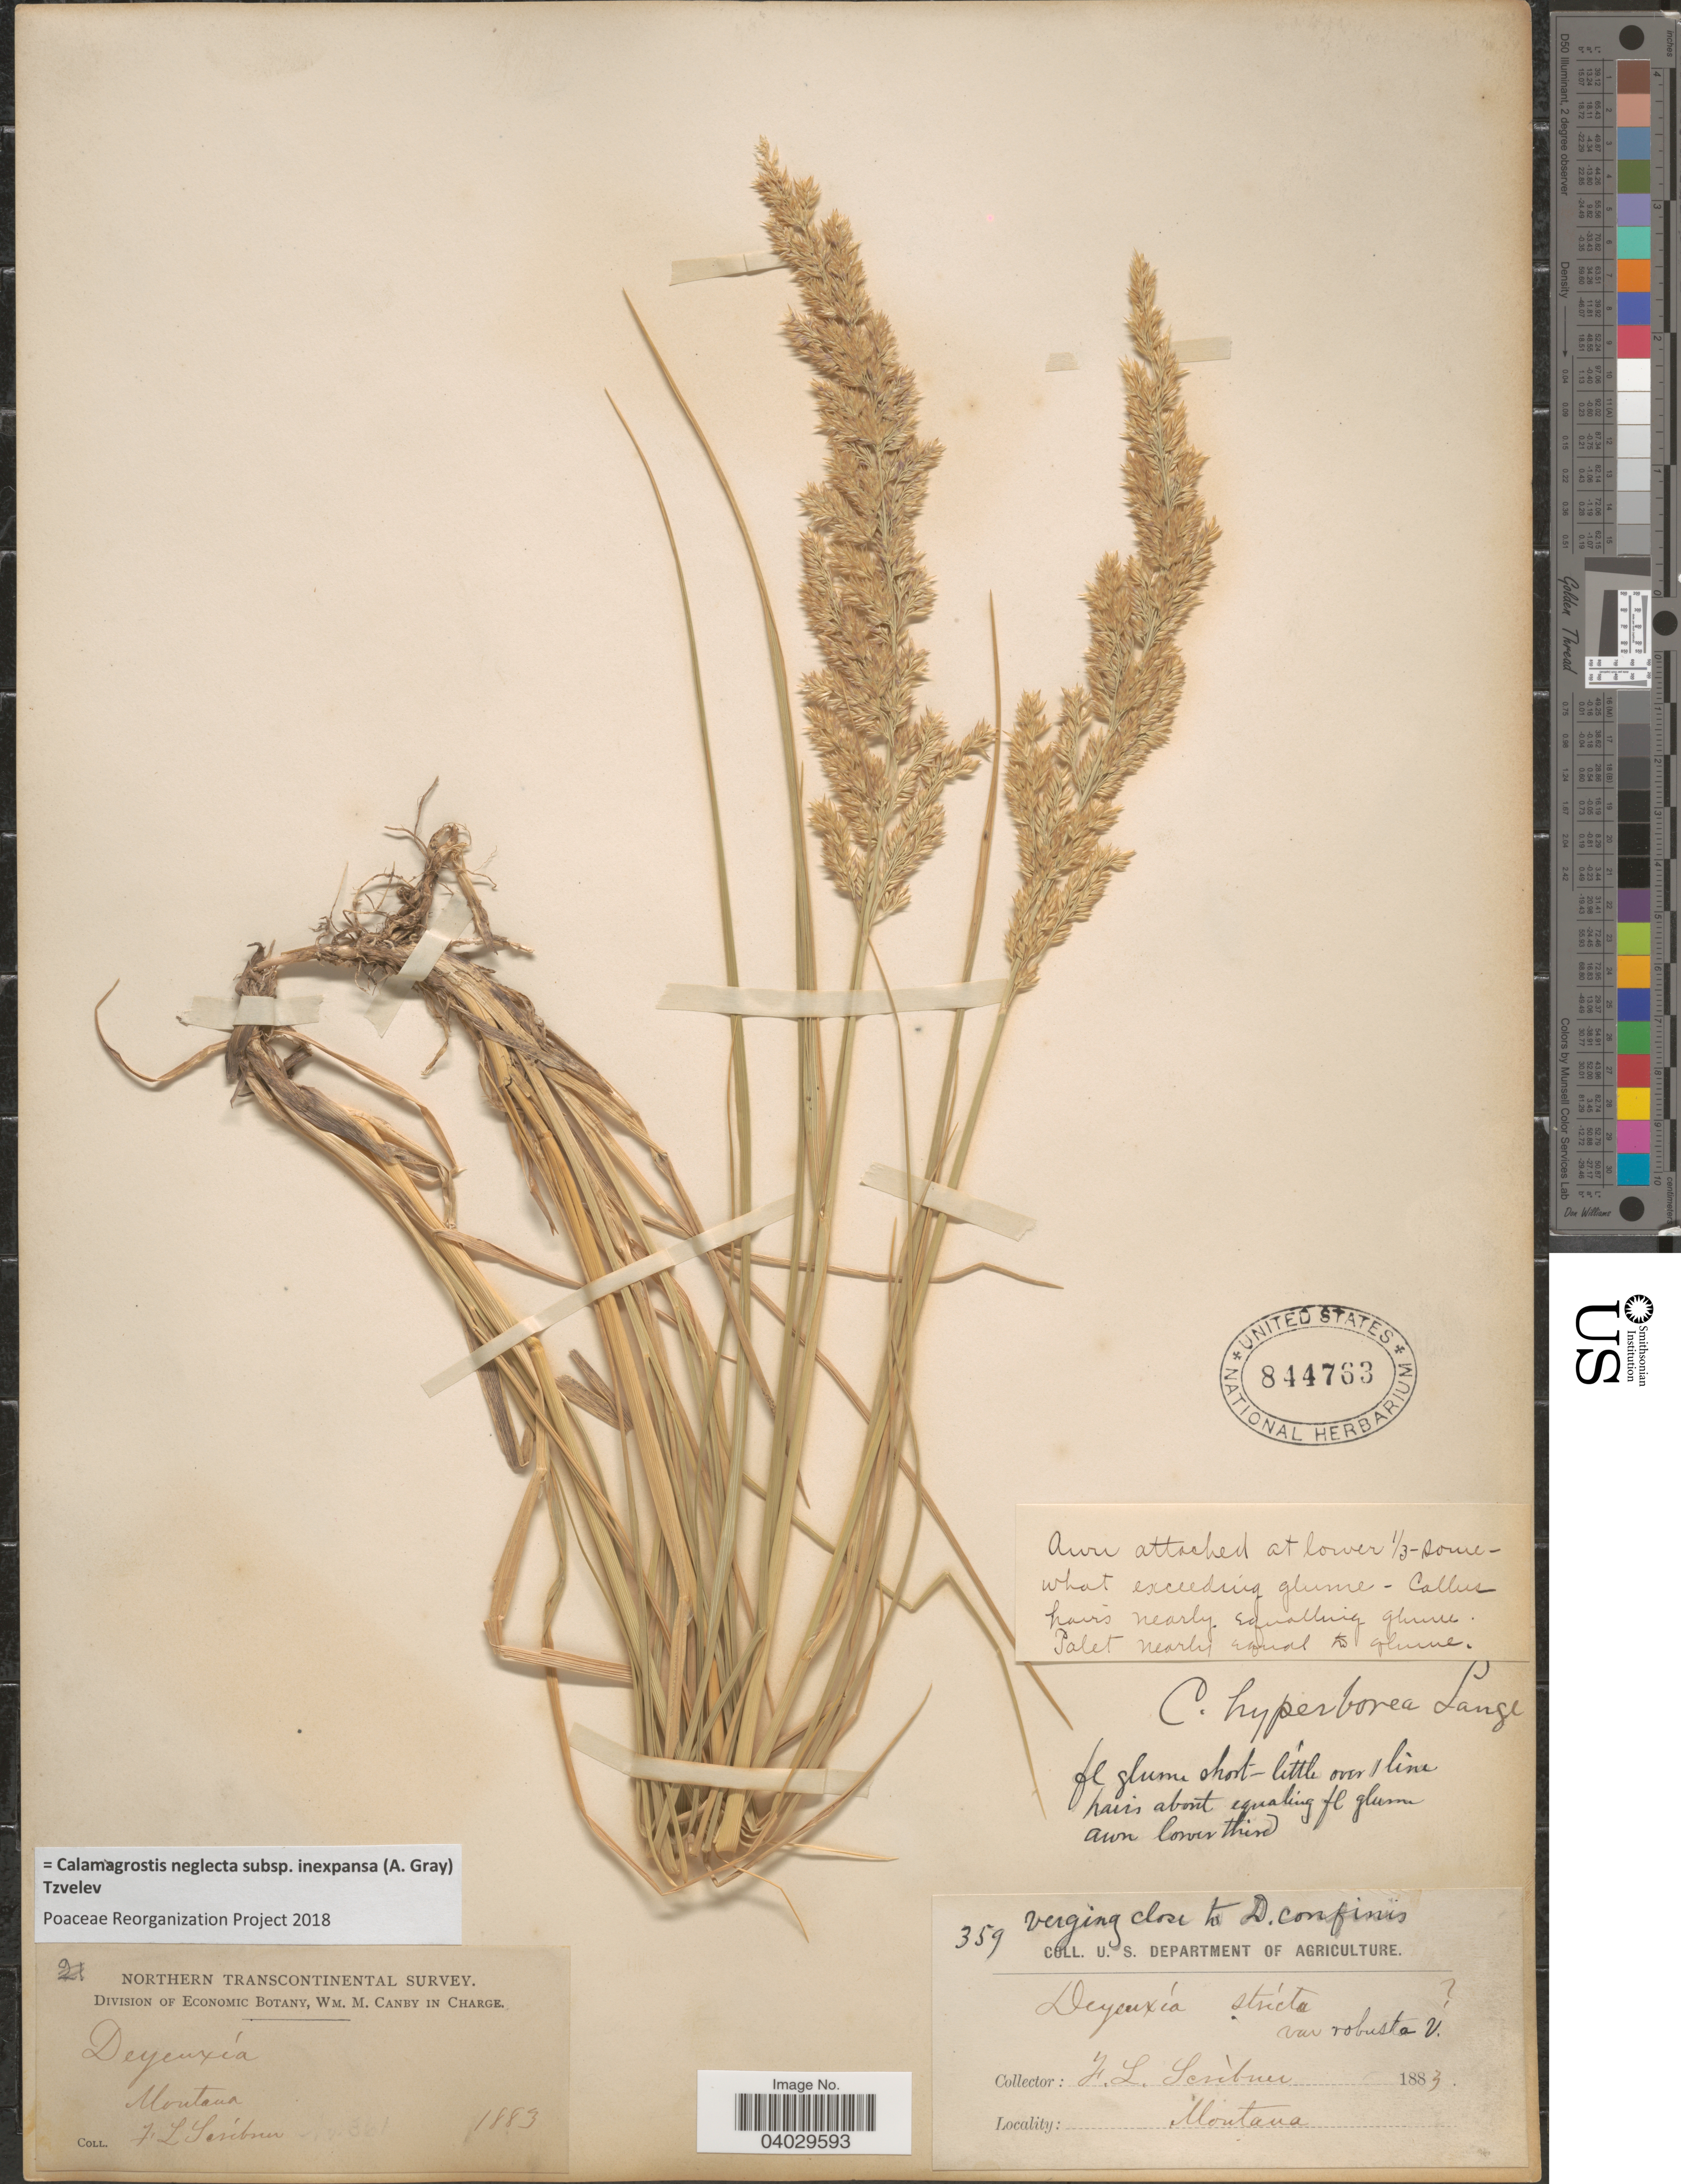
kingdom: Plantae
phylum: Tracheophyta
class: Liliopsida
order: Poales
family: Poaceae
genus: Calamagrostis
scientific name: Calamagrostis neglecta subsp. inexpansa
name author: (A. Gray) Tzvelev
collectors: F. L. Scribner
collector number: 359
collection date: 1883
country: United States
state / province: Montana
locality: Northern Transcontinental Survey. [unsure placement]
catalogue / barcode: US 844763